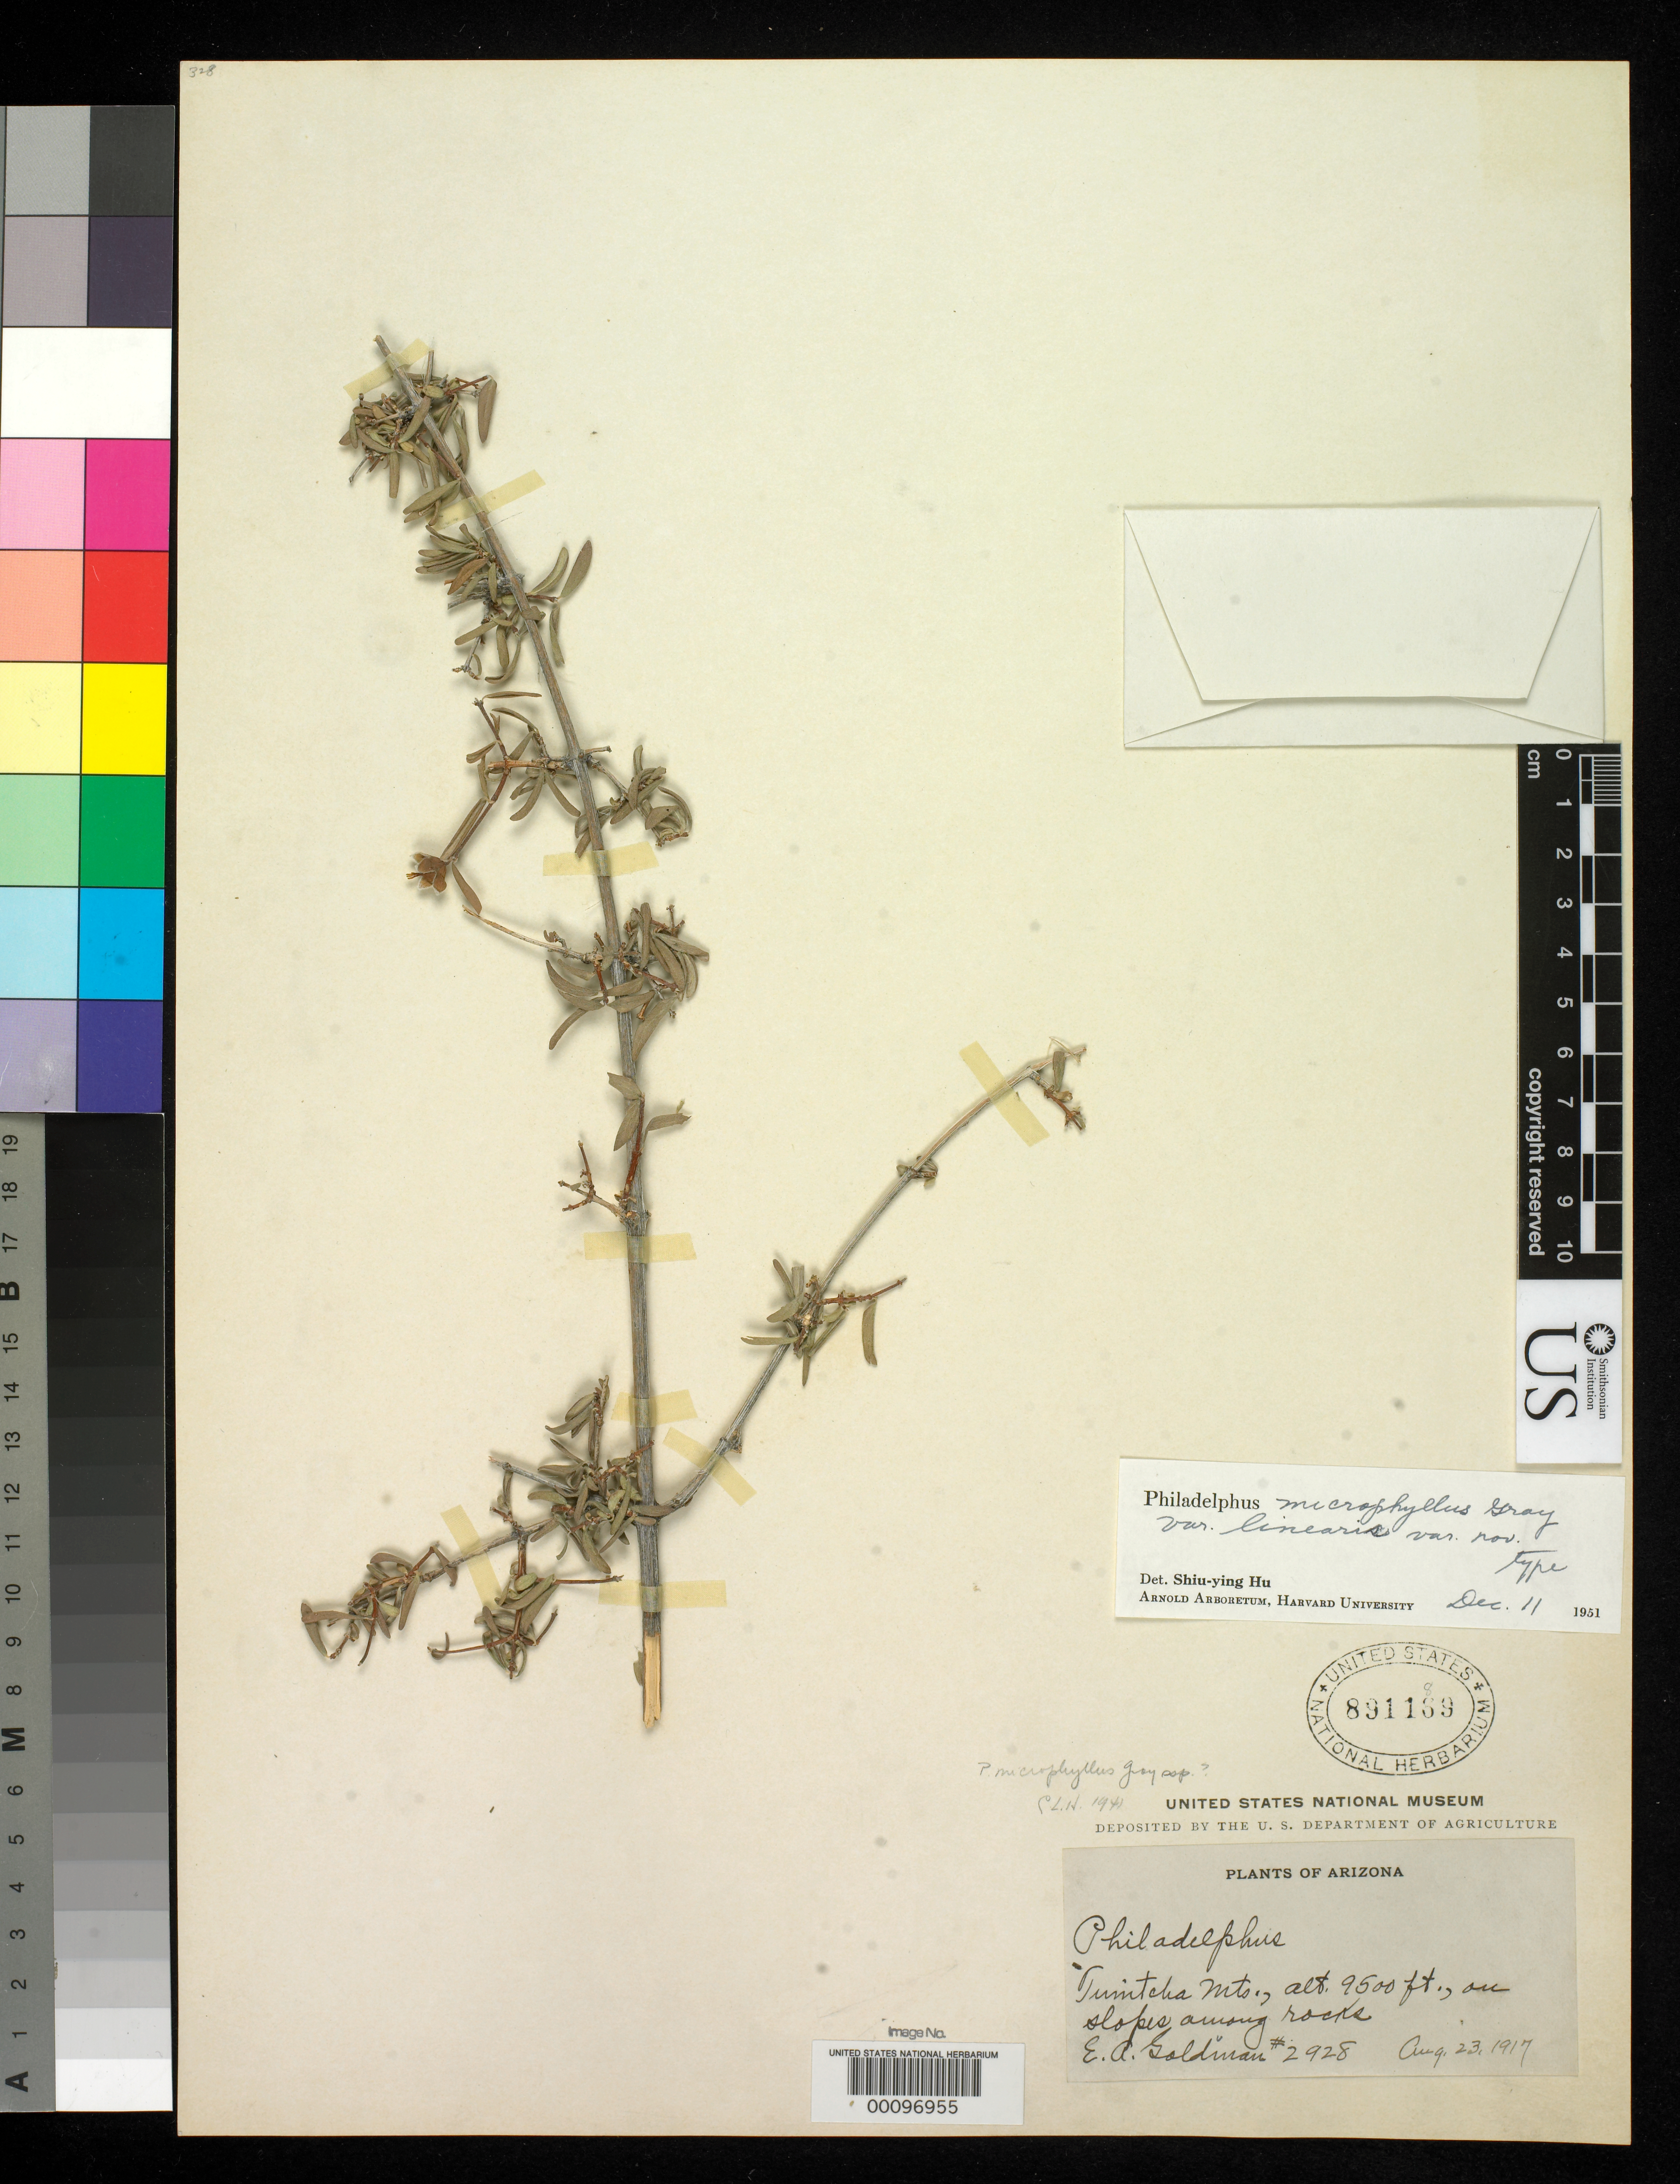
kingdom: Plantae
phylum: Tracheophyta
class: Magnoliopsida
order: Cornales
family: Hydrangeaceae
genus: Philadelphus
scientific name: Philadelphus microphyllus var. linearis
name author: S.Y. Hu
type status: Holotype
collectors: E. A. Goldman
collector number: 2928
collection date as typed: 23 Aug 1917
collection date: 1917-08-23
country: United States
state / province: Arizona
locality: Tunitcha Mountains.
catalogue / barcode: US 891189